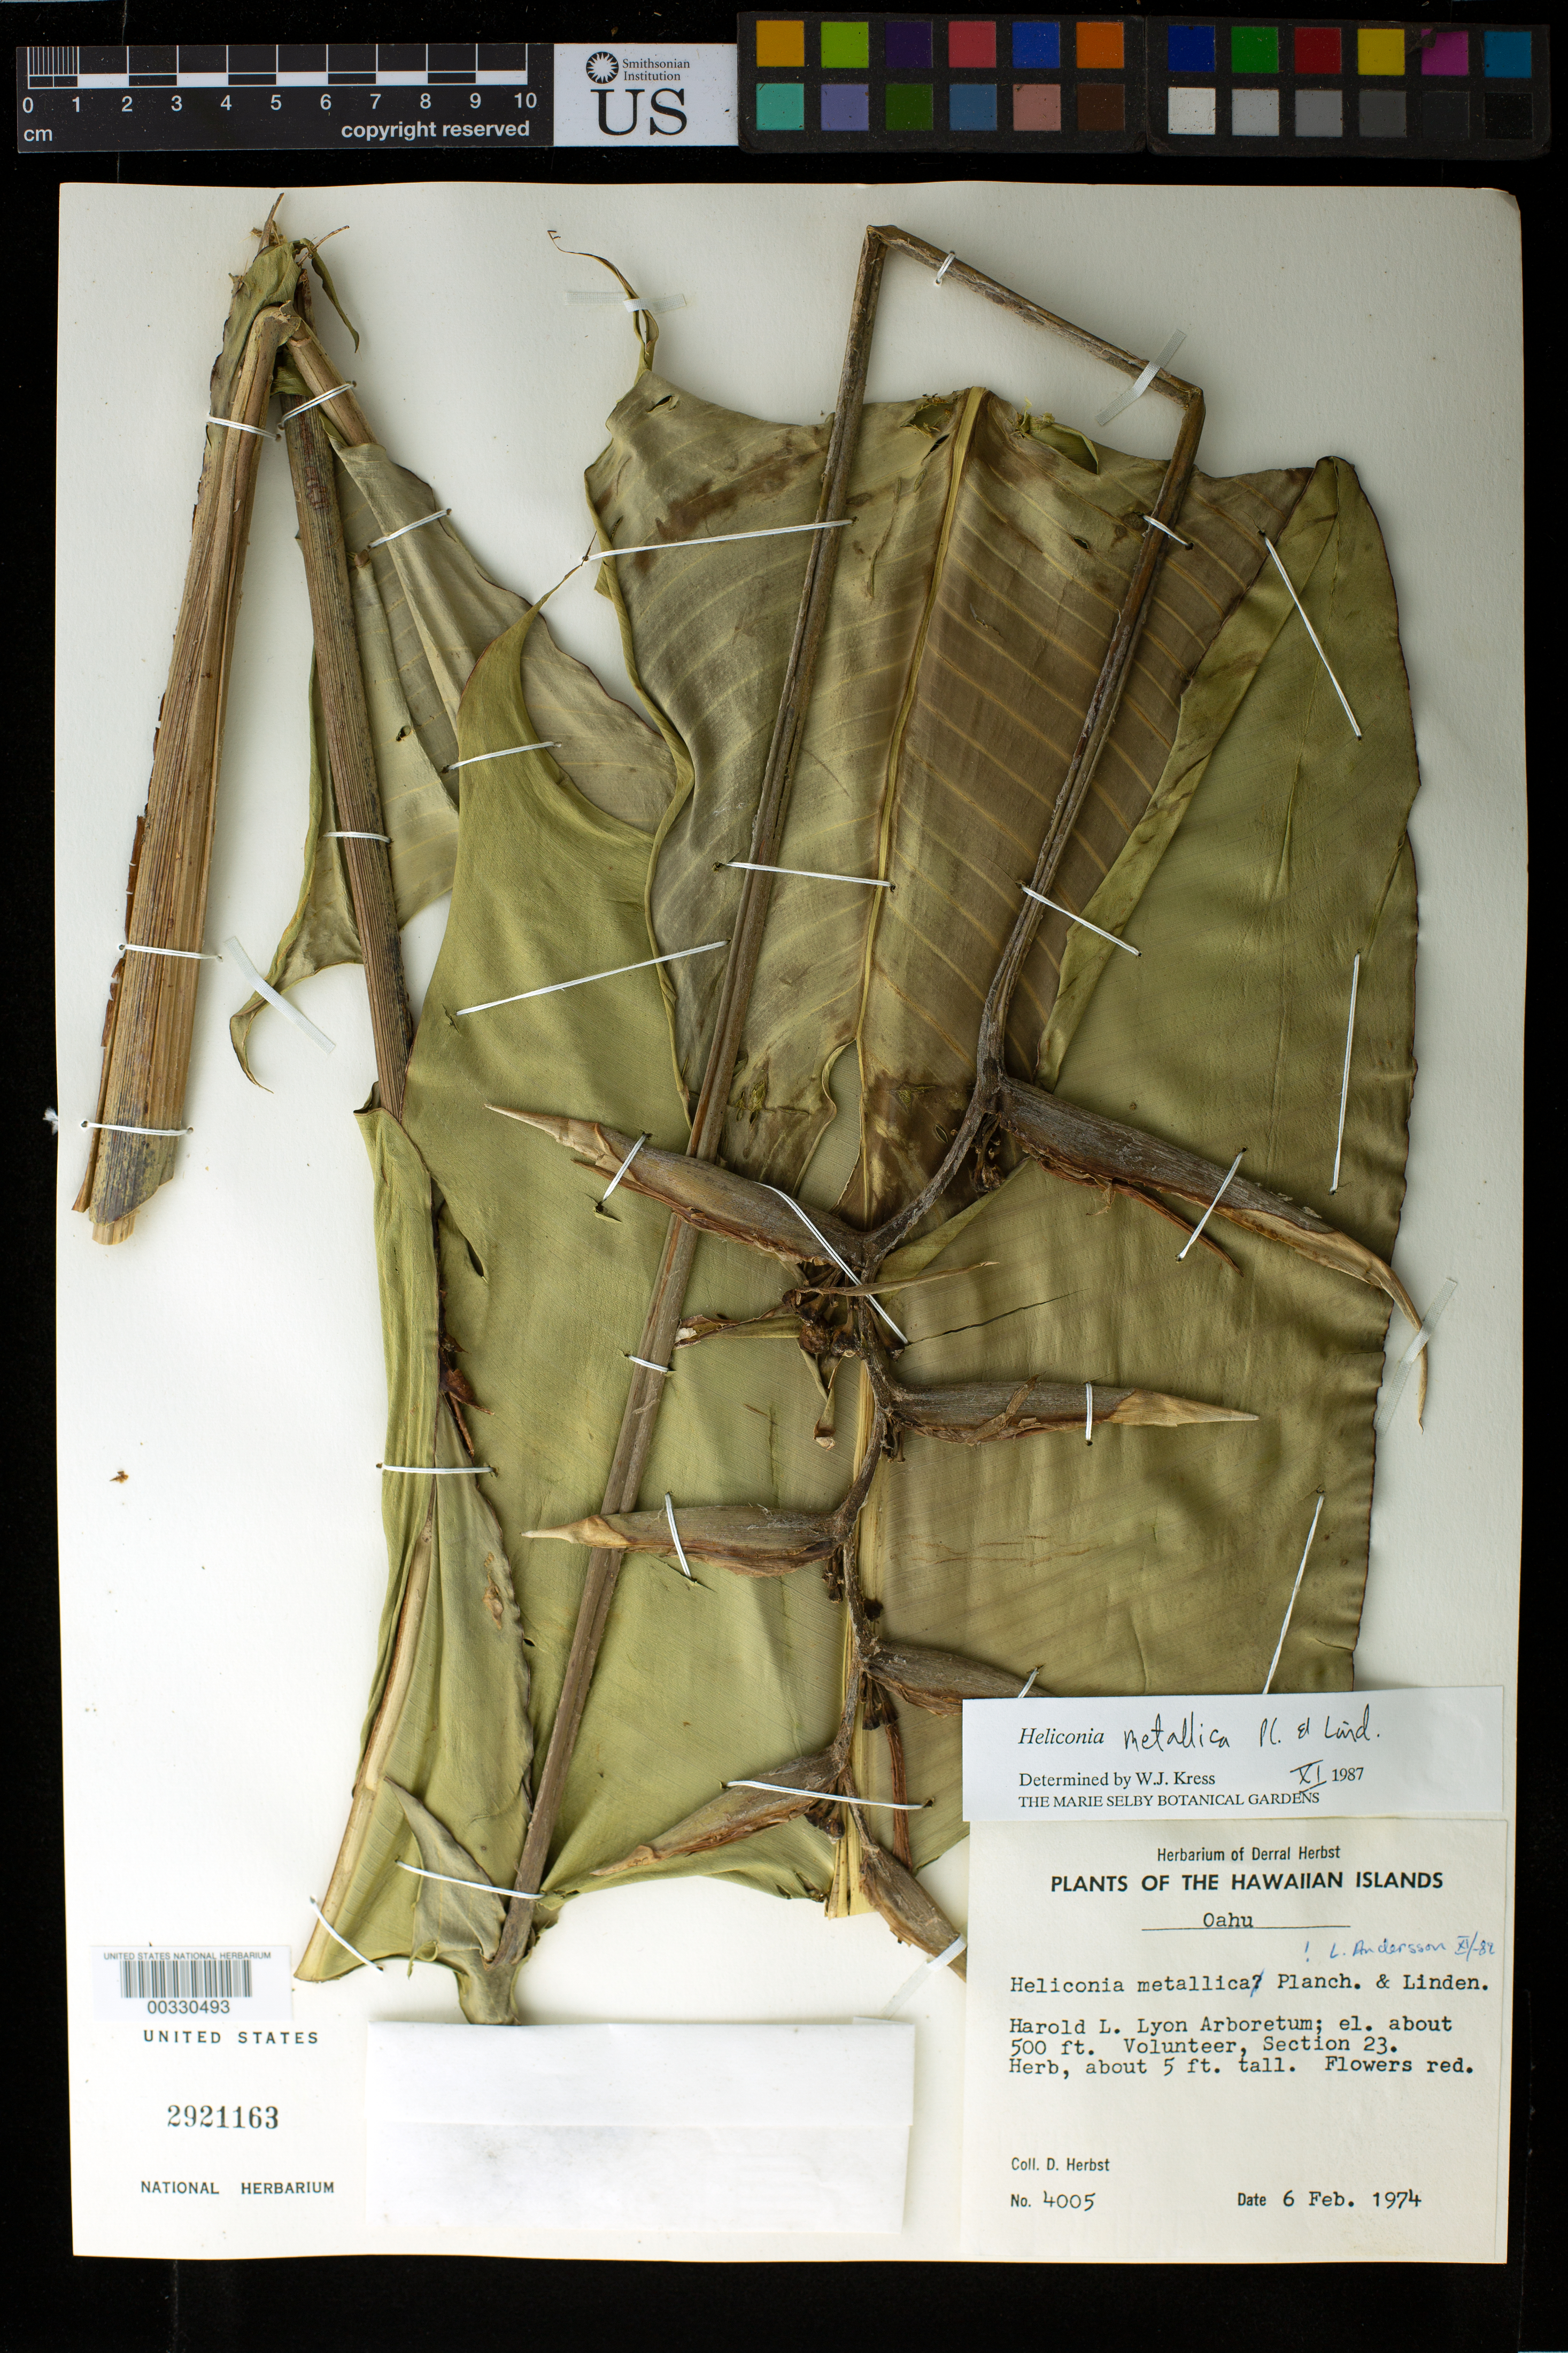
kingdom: Plantae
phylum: Tracheophyta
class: Liliopsida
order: Zingiberales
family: Heliconiaceae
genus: Heliconia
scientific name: Heliconia metallica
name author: Planch. & Linden ex Hook.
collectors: D. R. Herbst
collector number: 4005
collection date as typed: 06 Feb 1974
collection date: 1974-02-06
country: United States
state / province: Hawaii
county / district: Honolulu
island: Oahu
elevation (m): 152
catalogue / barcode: US 2921163